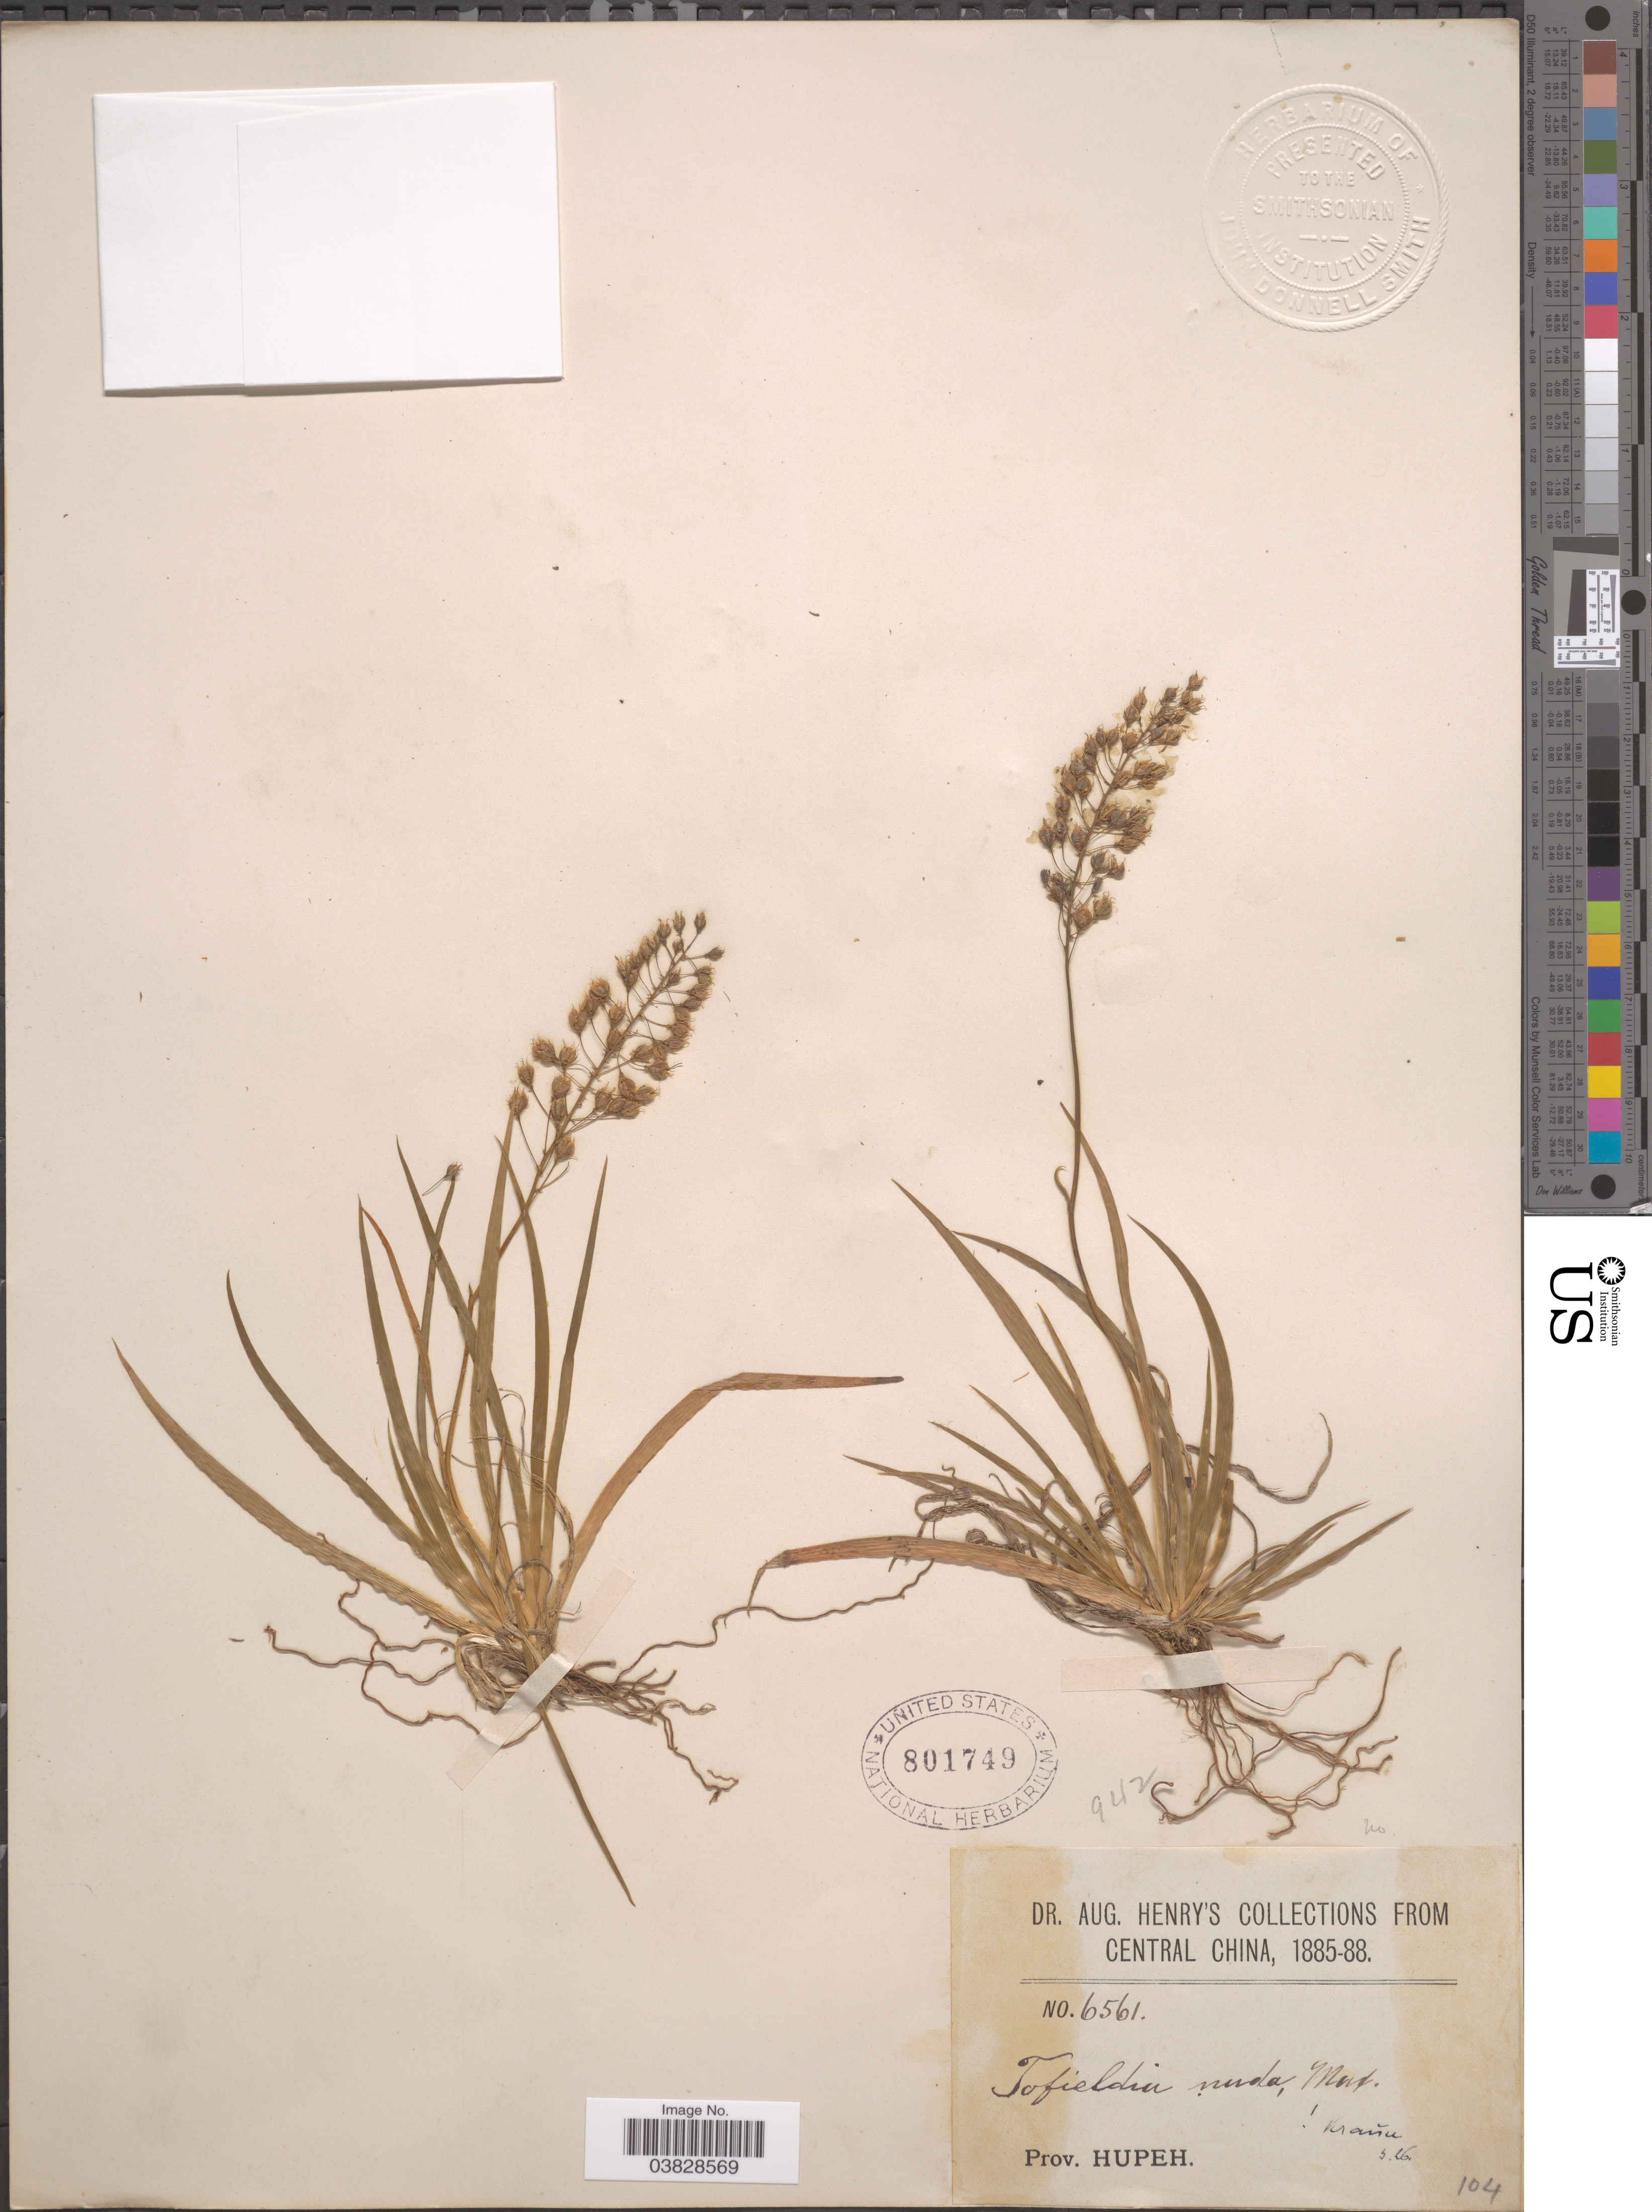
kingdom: Plantae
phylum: Tracheophyta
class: Liliopsida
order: Alismatales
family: Tofieldiaceae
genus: Tofieldia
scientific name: Tofieldia nuda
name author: Maxim.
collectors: A. Henry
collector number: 6561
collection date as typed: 1888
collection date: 1885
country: China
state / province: Hubei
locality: Central China. Prov. Hupeh.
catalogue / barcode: US 801749